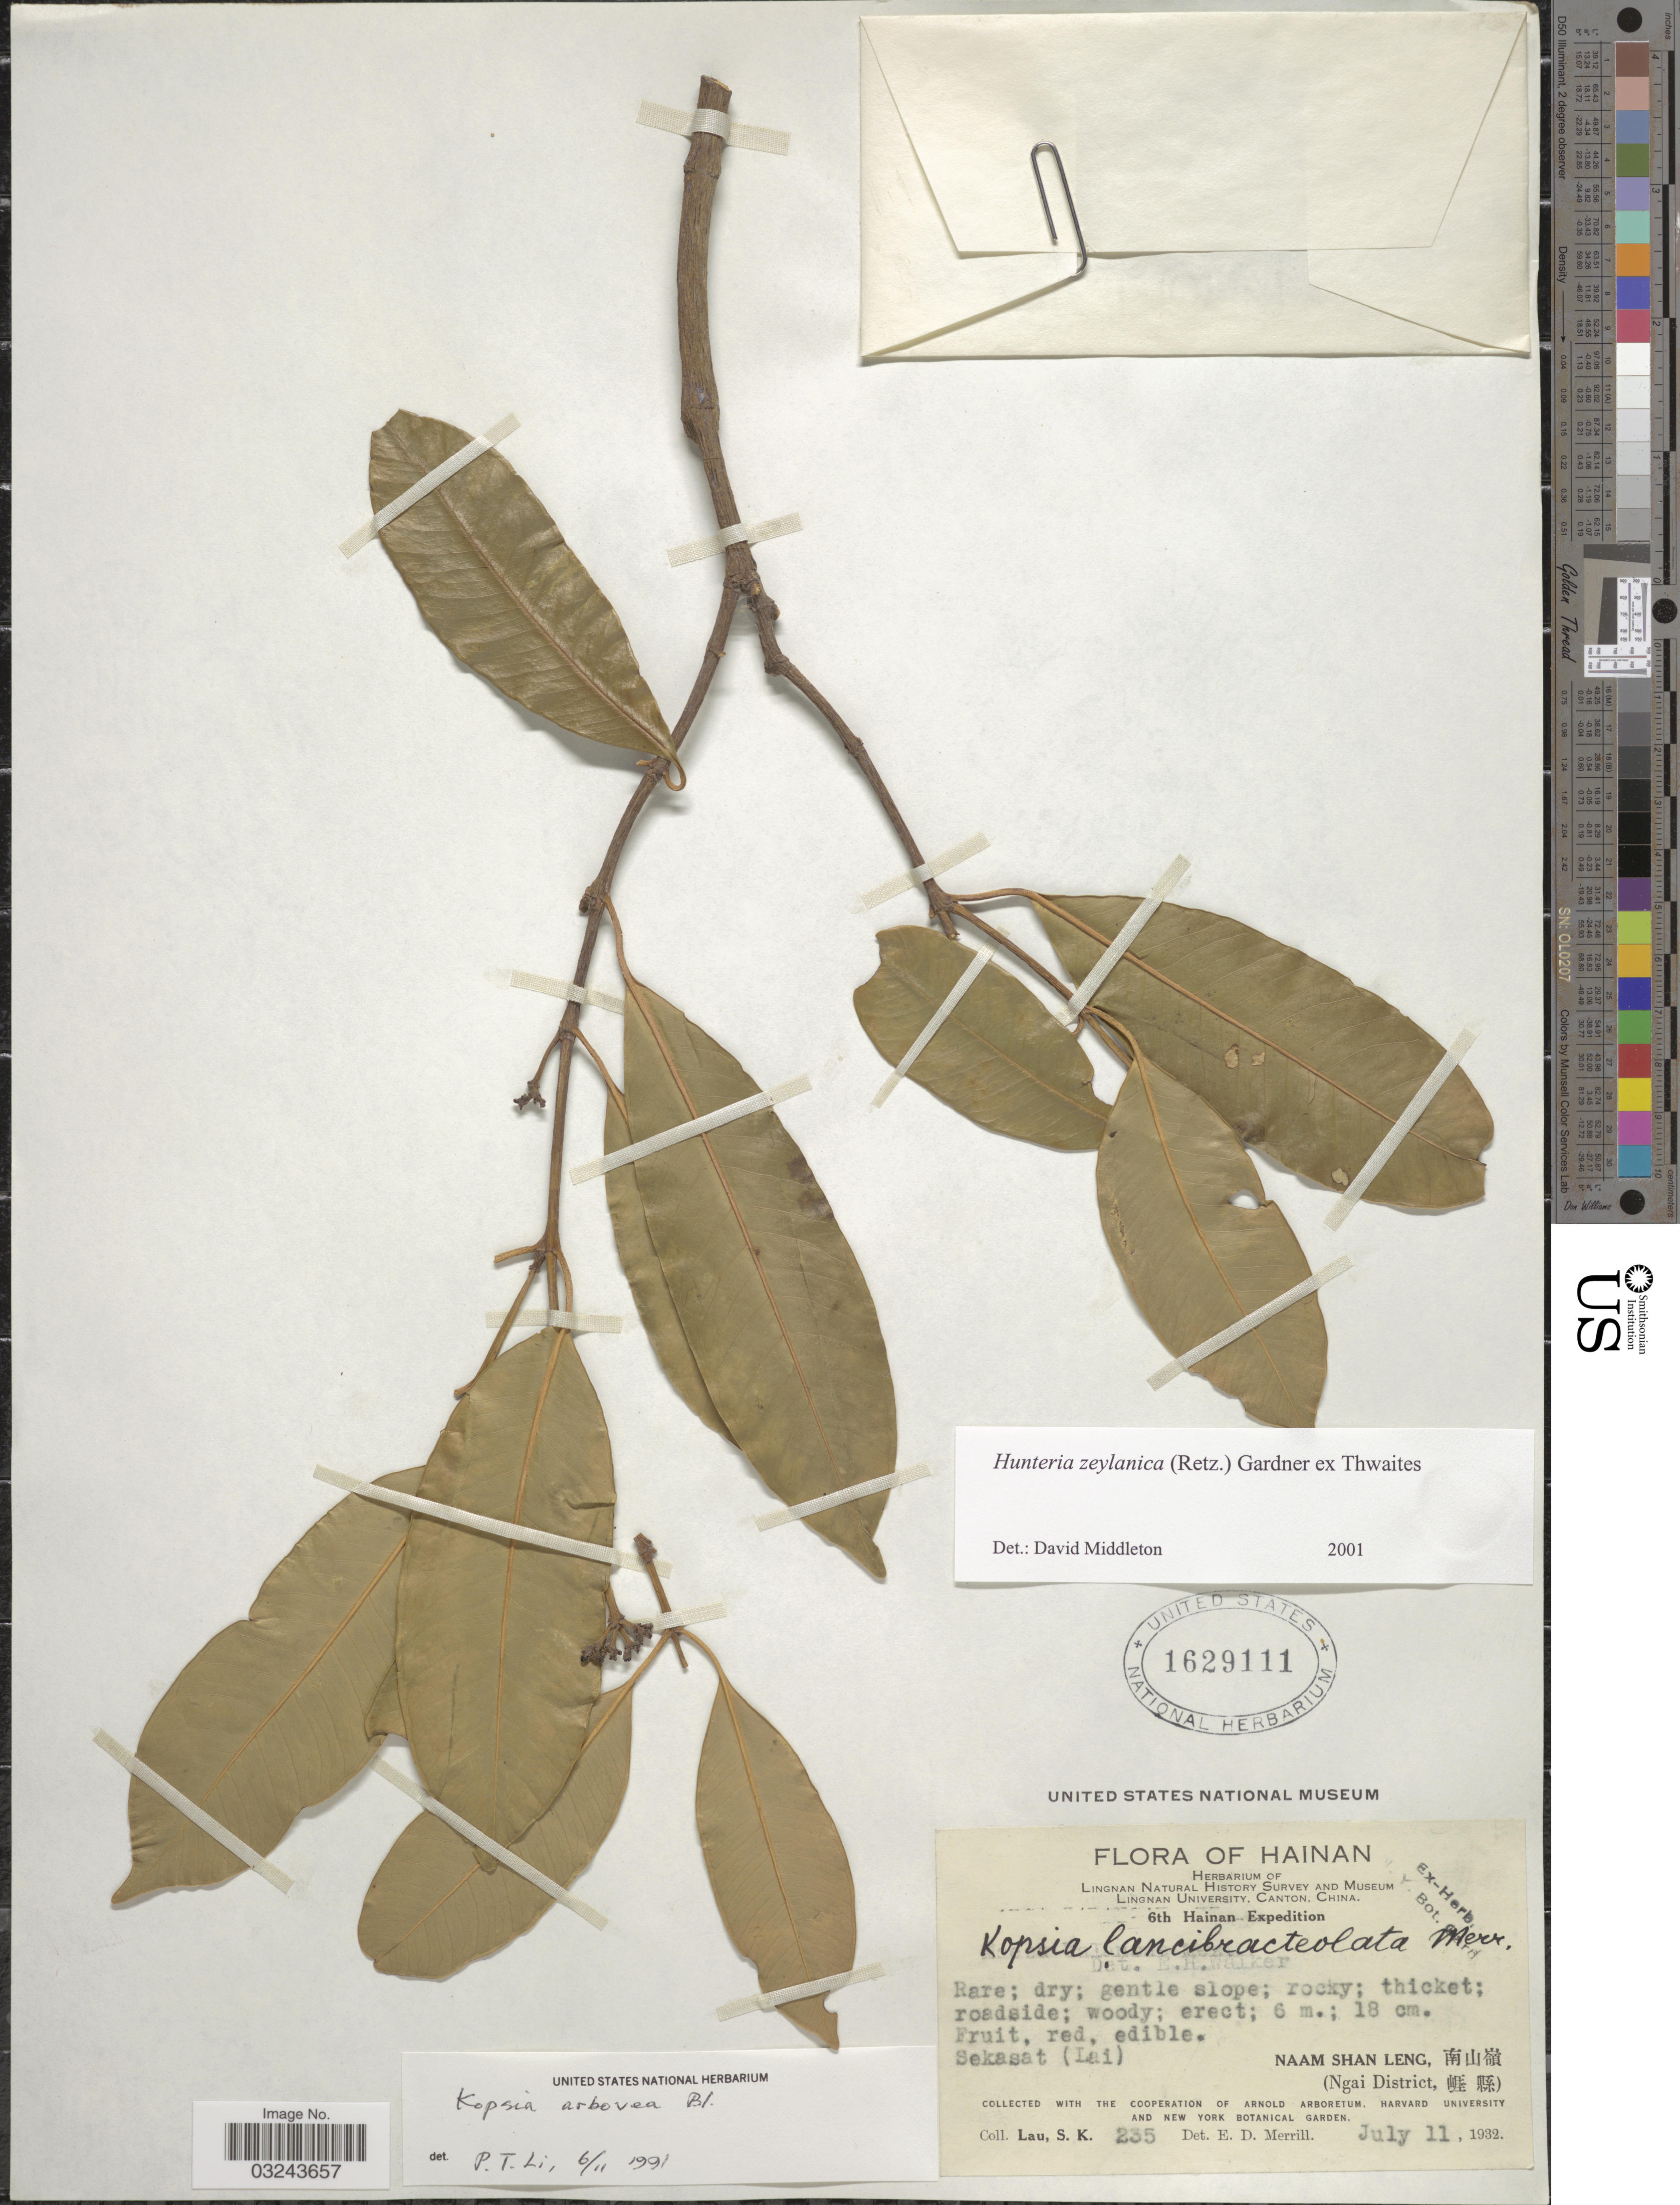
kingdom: Plantae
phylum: Tracheophyta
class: Magnoliopsida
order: Gentianales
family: Apocynaceae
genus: Hunteria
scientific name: Hunteria zeylanica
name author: (Retz.) Gardner ex Thwaites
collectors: S. K. Lau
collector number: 235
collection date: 1932-07-11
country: China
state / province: Hainan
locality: Naam Shan Leng. (Ngai District).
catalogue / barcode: US 1629111